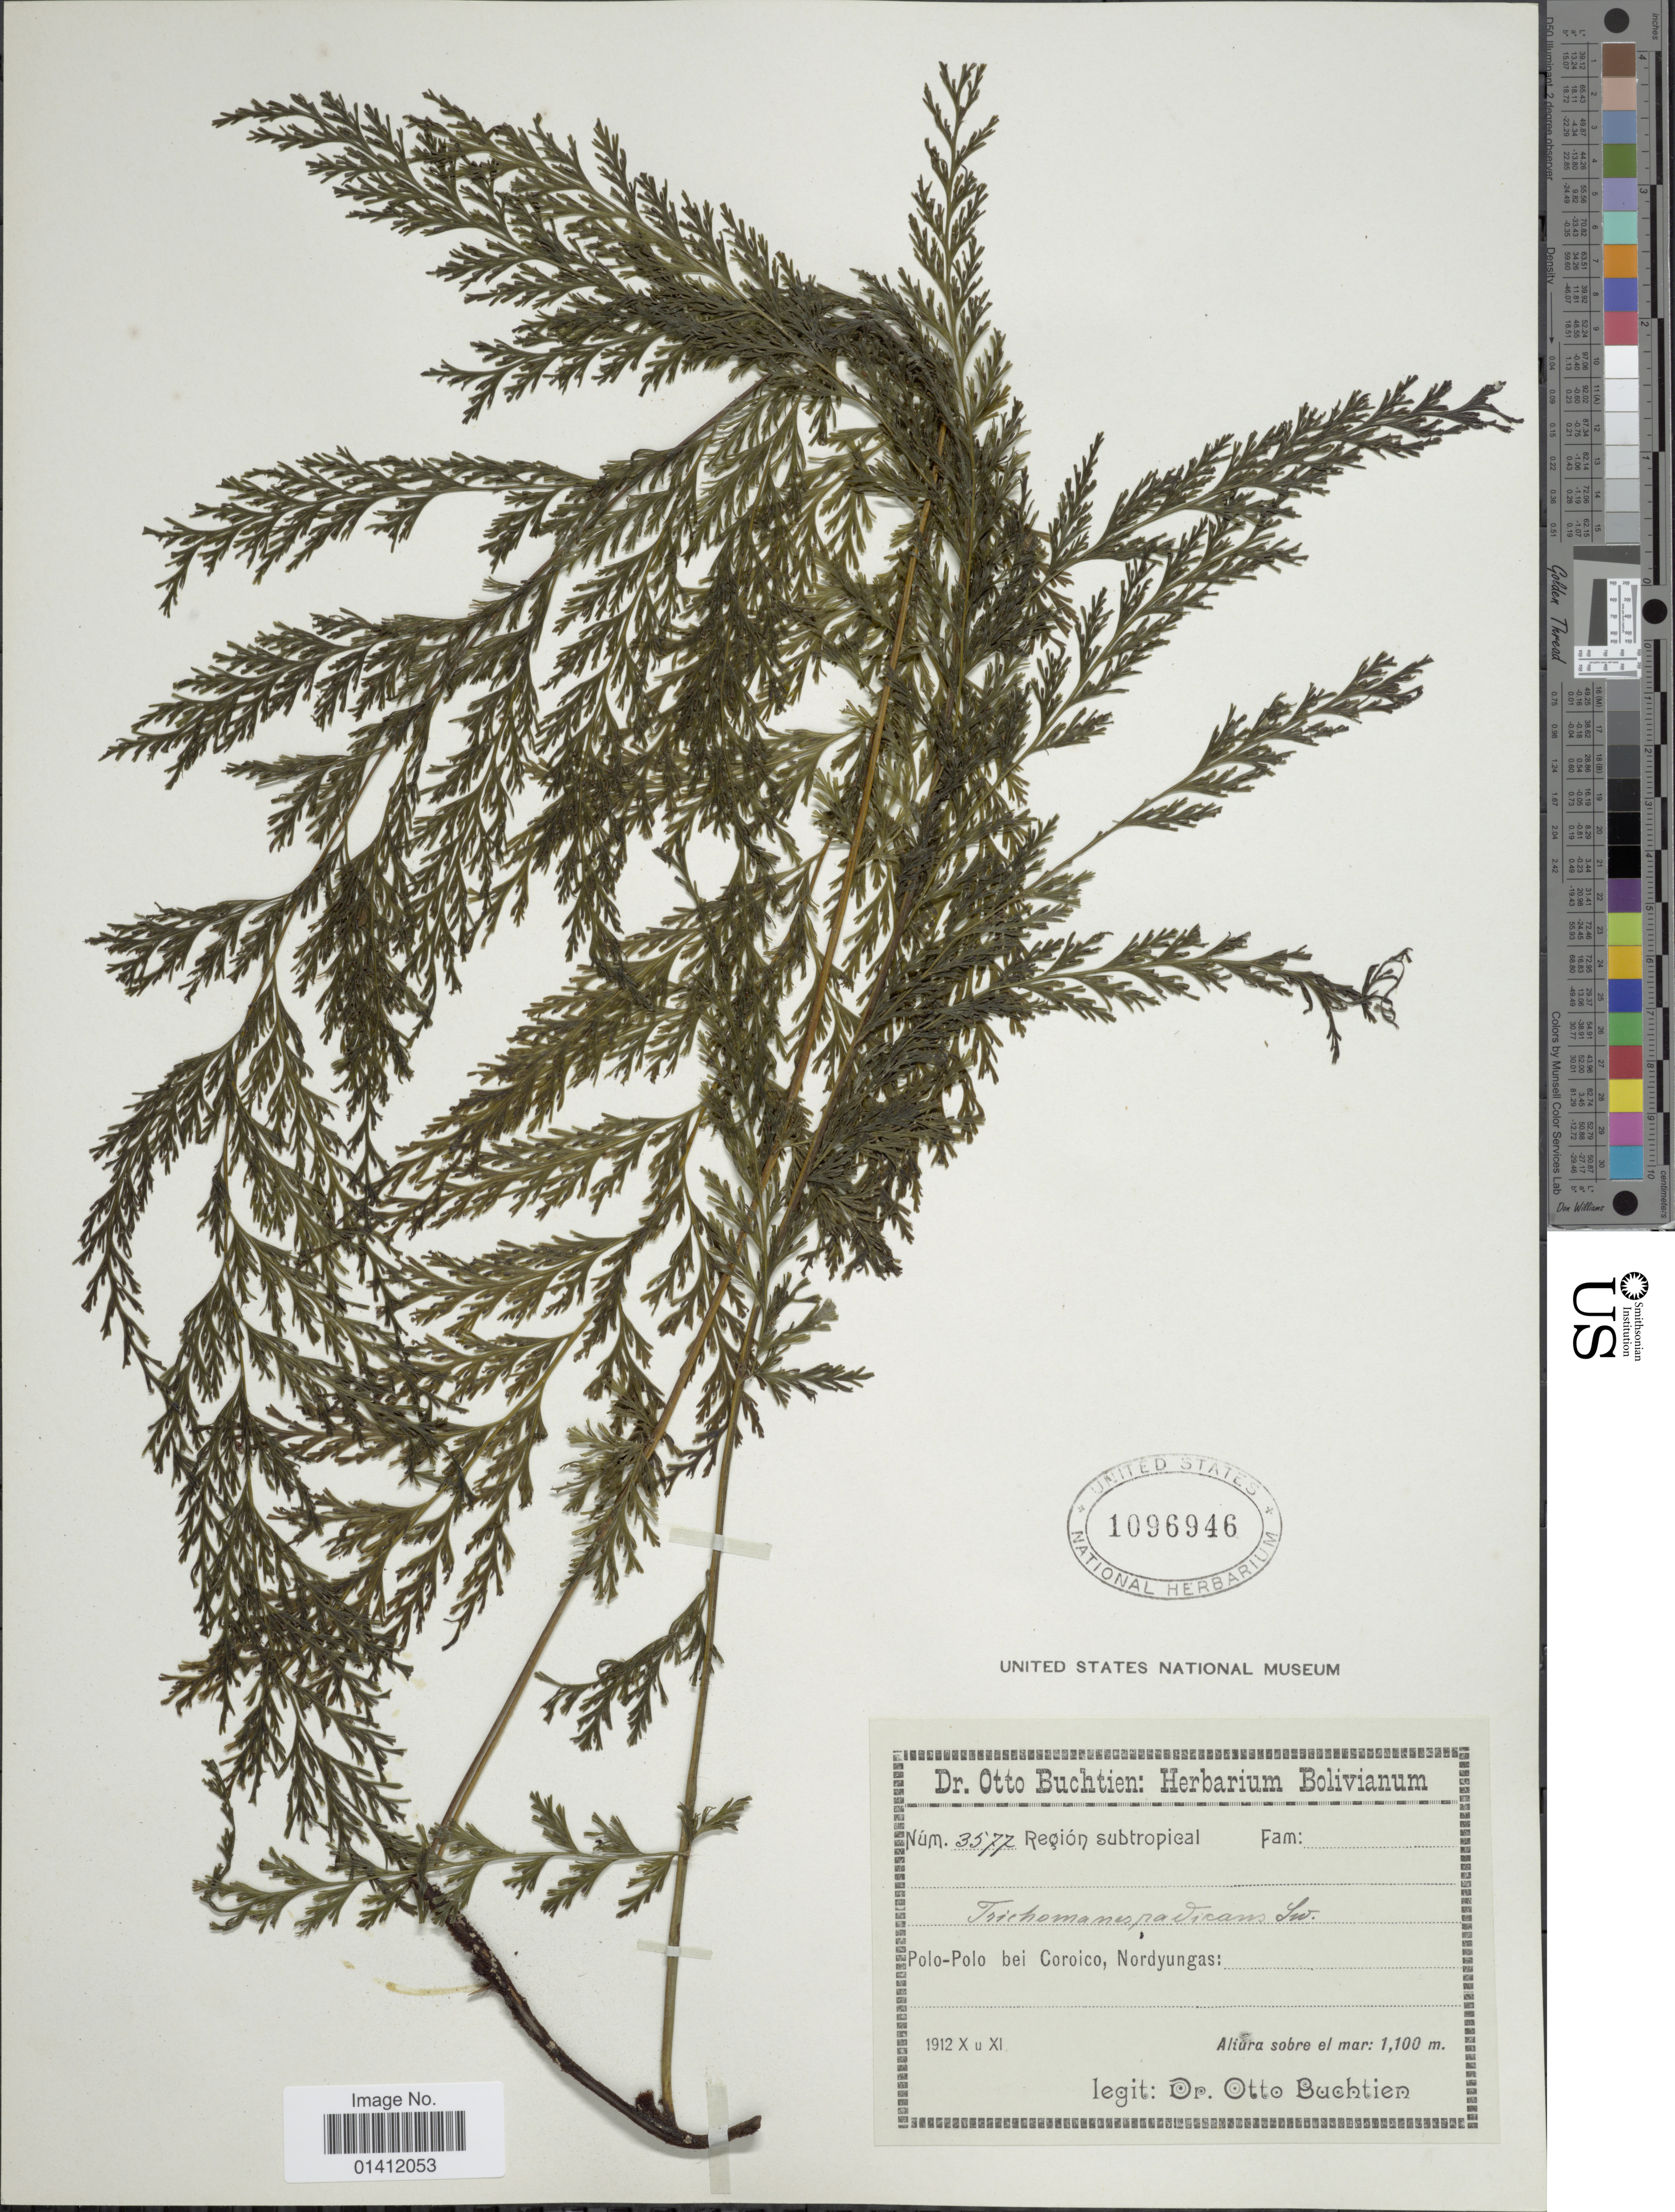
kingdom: Plantae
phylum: Tracheophyta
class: Polypodiopsida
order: Hymenophyllales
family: Hymenophyllaceae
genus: Vandenboschia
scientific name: Vandenboschia radicans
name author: (Sw.) Copel.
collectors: O. Buchtien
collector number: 3577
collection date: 1912-10/1912-11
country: Bolivia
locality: Polo-Polo bei Coroico, Nordyungas.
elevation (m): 1100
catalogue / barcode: US 1096946